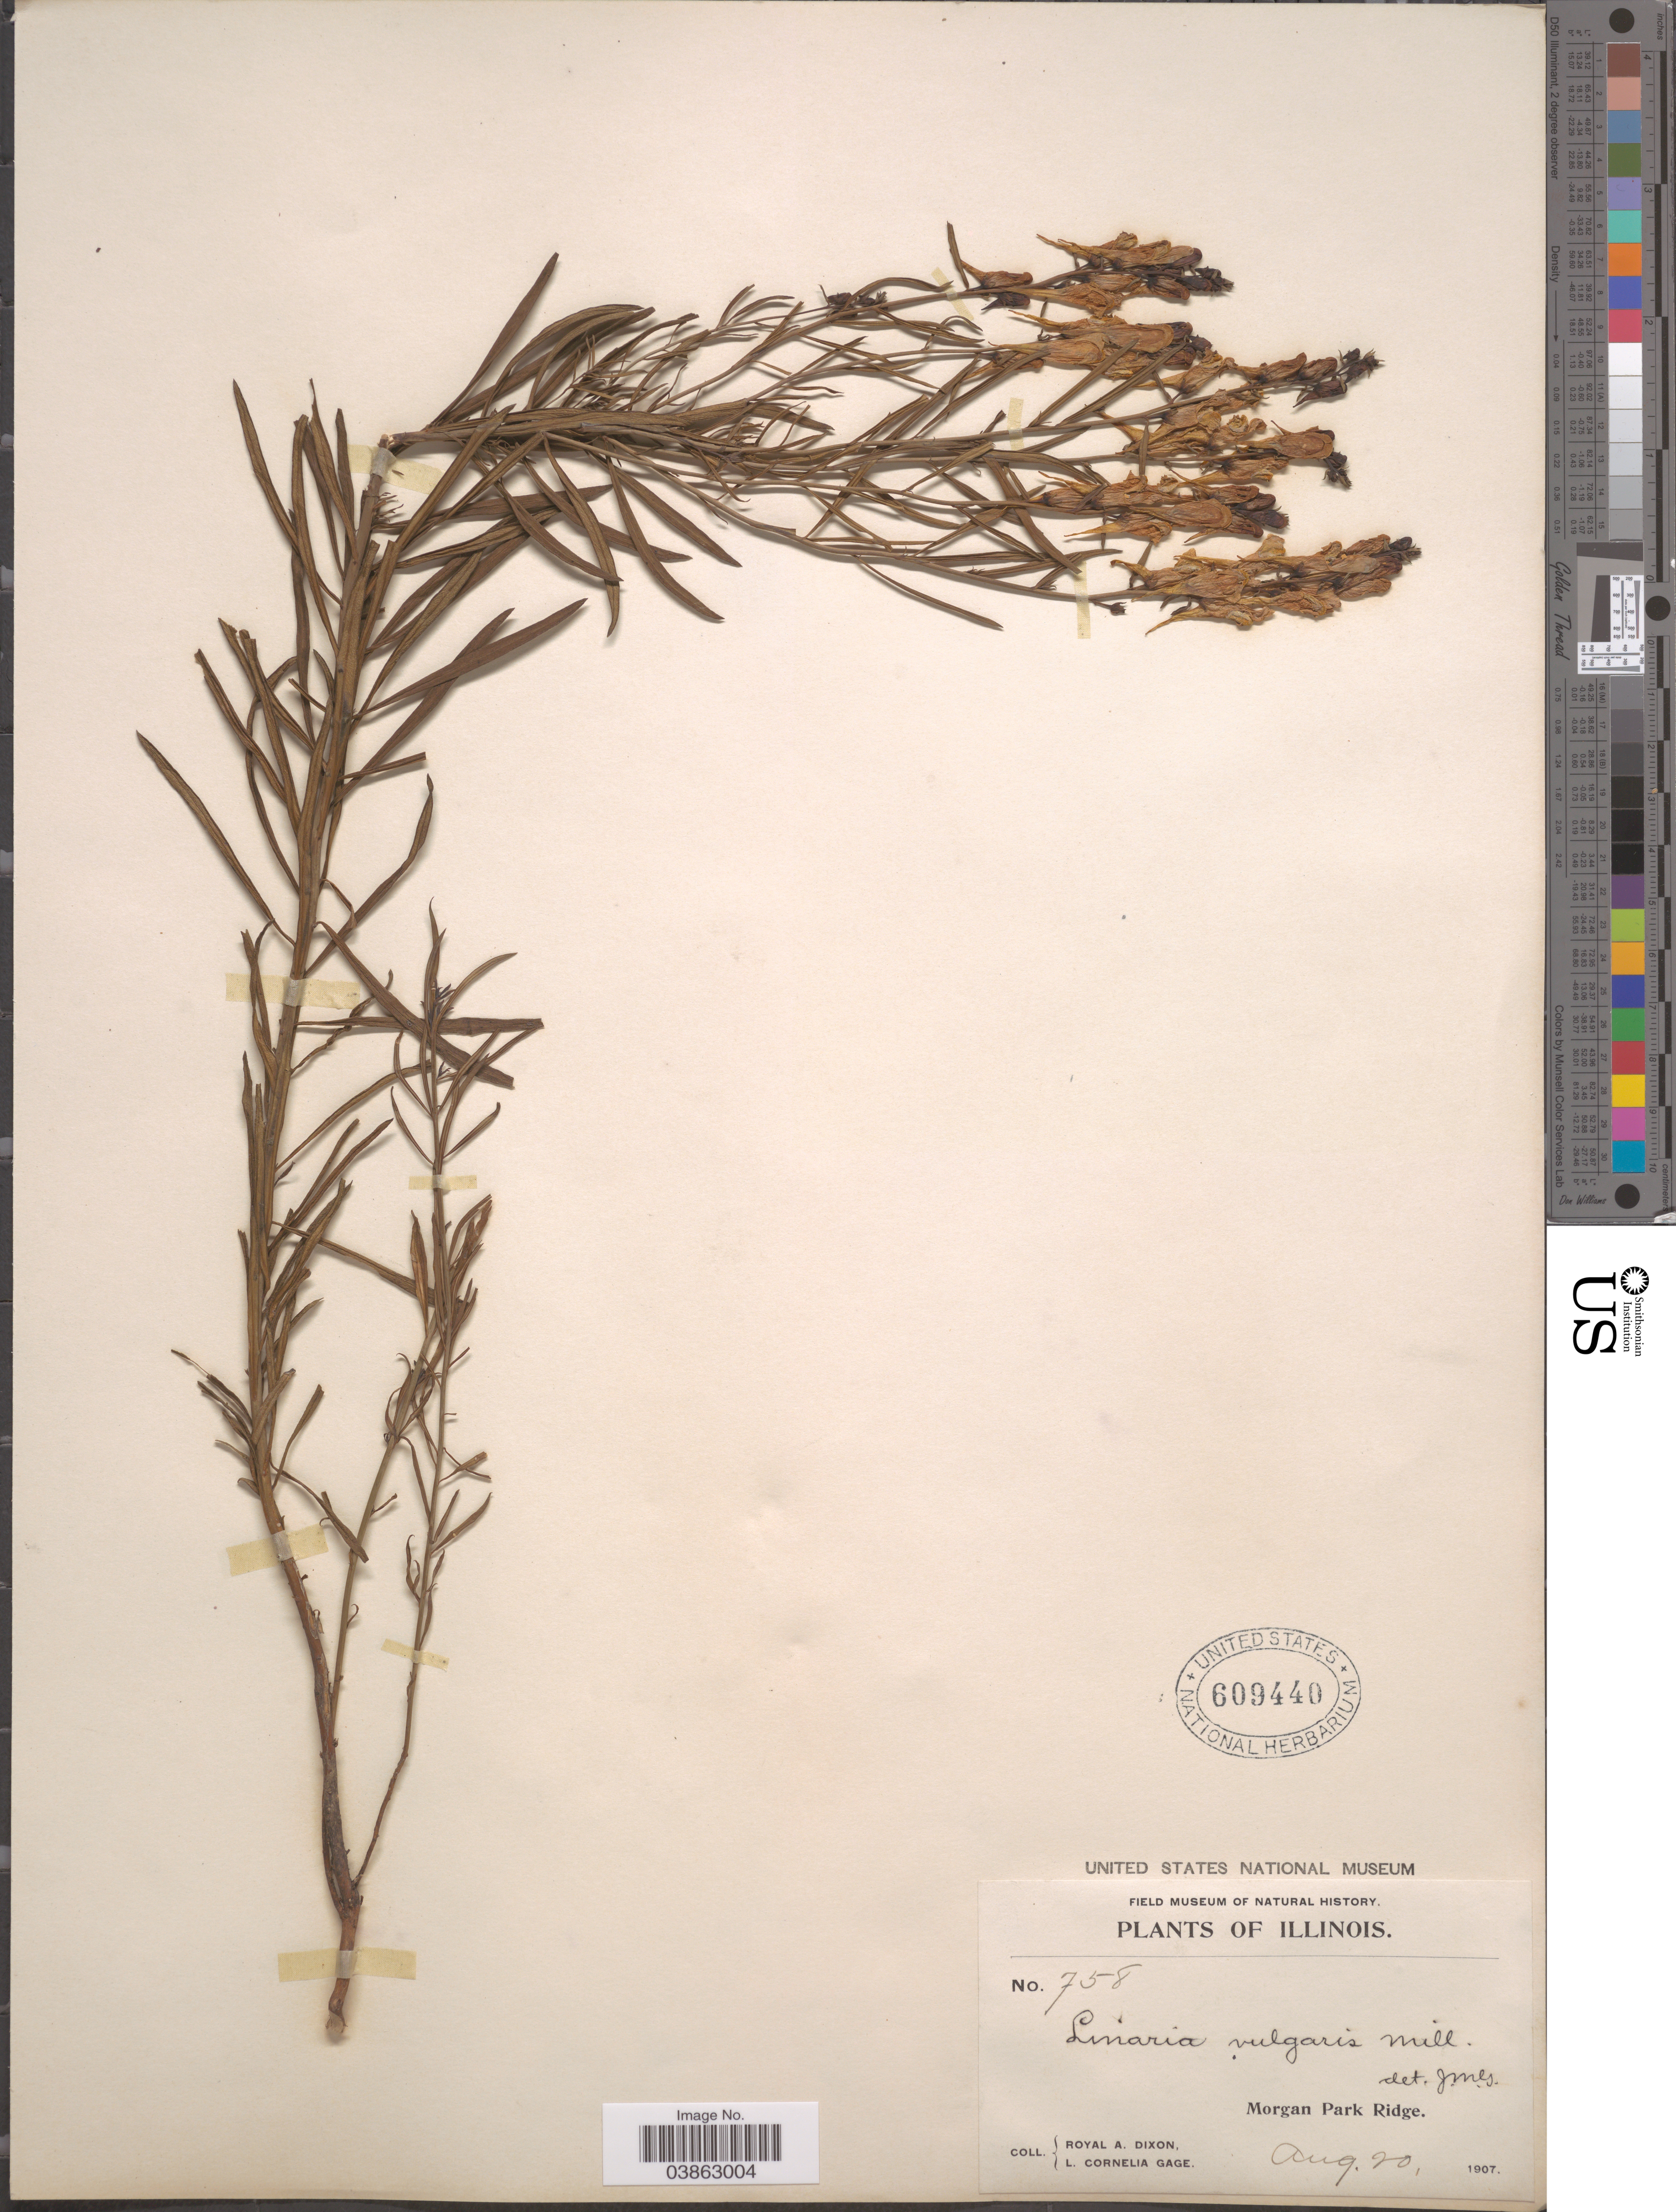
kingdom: Plantae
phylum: Tracheophyta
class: Magnoliopsida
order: Lamiales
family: Plantaginaceae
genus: Linaria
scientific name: Linaria vulgaris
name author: Mill.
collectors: R. A. Dixon & L. Gage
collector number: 758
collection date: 1907-08-20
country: United States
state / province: Illinois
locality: Morgan Park Ridge.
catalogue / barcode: US 609440